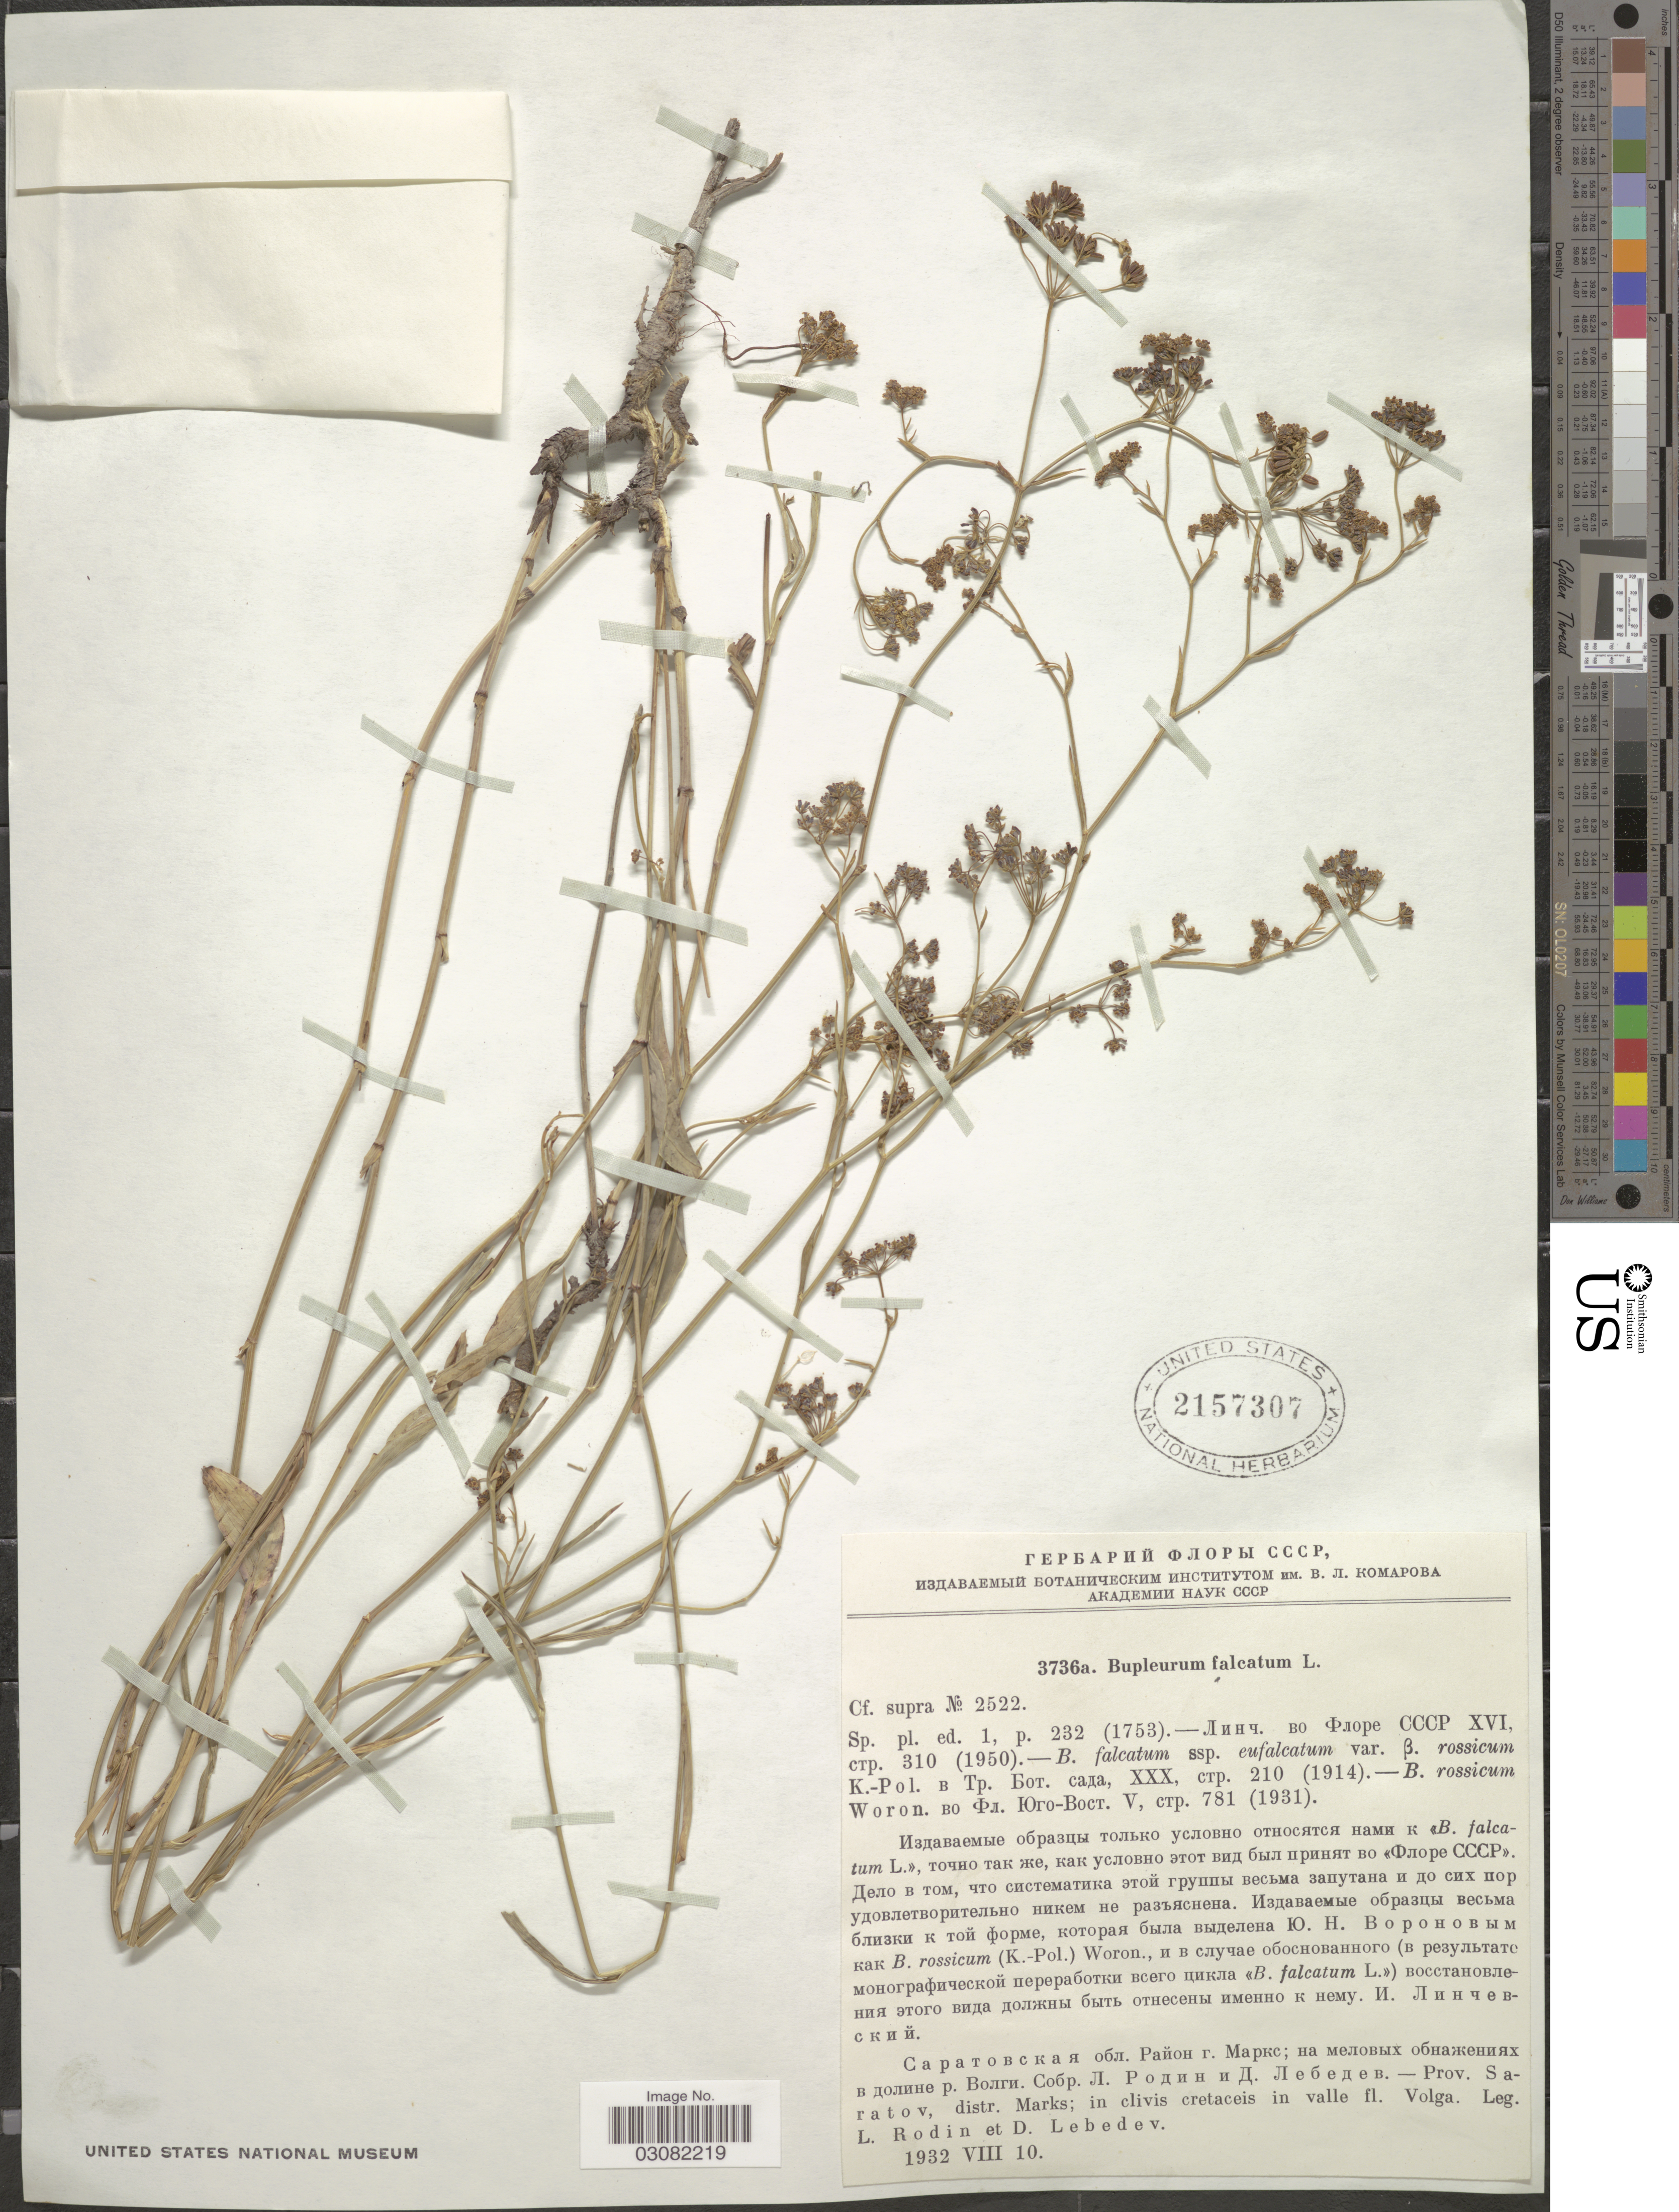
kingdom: Plantae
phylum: Tracheophyta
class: Magnoliopsida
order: Apiales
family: Apiaceae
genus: Bupleurum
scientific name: Bupleurum falcatum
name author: L.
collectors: L. Rodin & D. Lebedev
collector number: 3736a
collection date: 1932-08-10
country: Russian Federation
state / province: Saratov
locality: Prov. Saratov, distr. Marks; in clivis cretaceis in valle fl. Volga.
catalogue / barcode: US 2157307